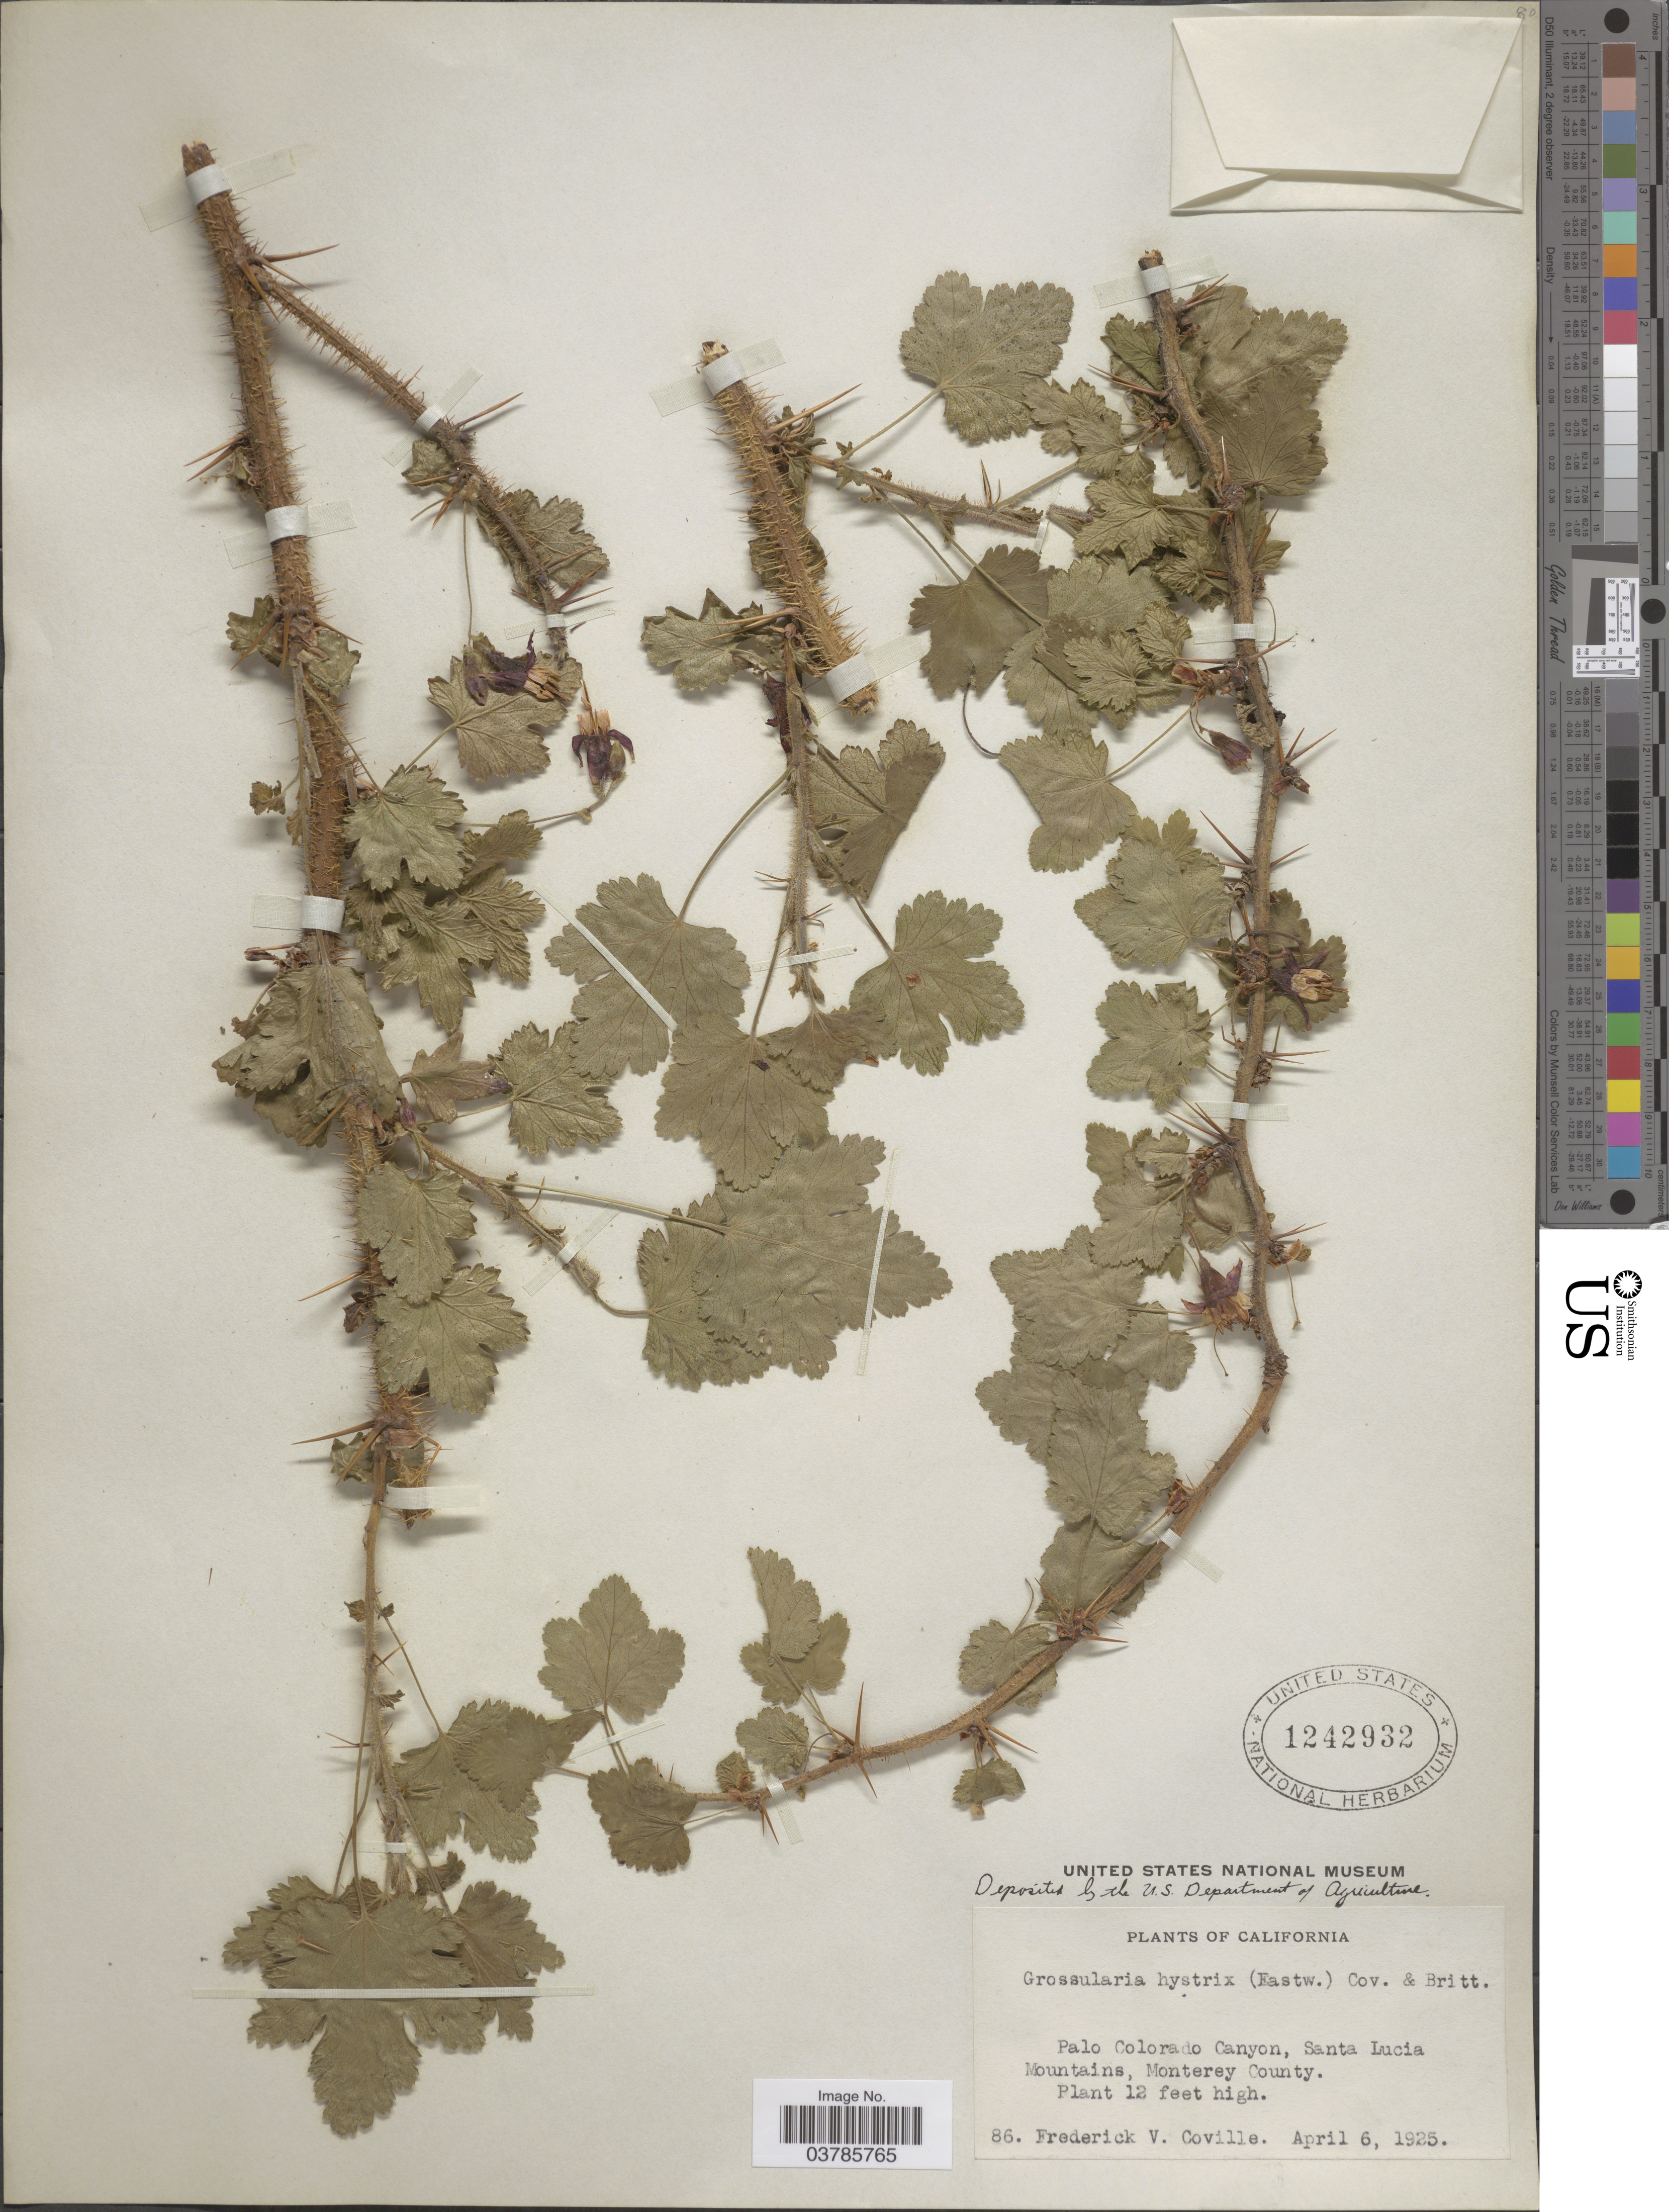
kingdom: Plantae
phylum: Tracheophyta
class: Magnoliopsida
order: Saxifragales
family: Grossulariaceae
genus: Ribes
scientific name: Ribes menziesii var. hystrix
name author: (Eastw.) Jeps.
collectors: F. V. Coville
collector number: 86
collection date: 1925-04-06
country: United States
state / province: California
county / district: Monterey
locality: Palo Colorado Canyon, Santa Lucia Mountains, Monterey County.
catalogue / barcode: US 1242932